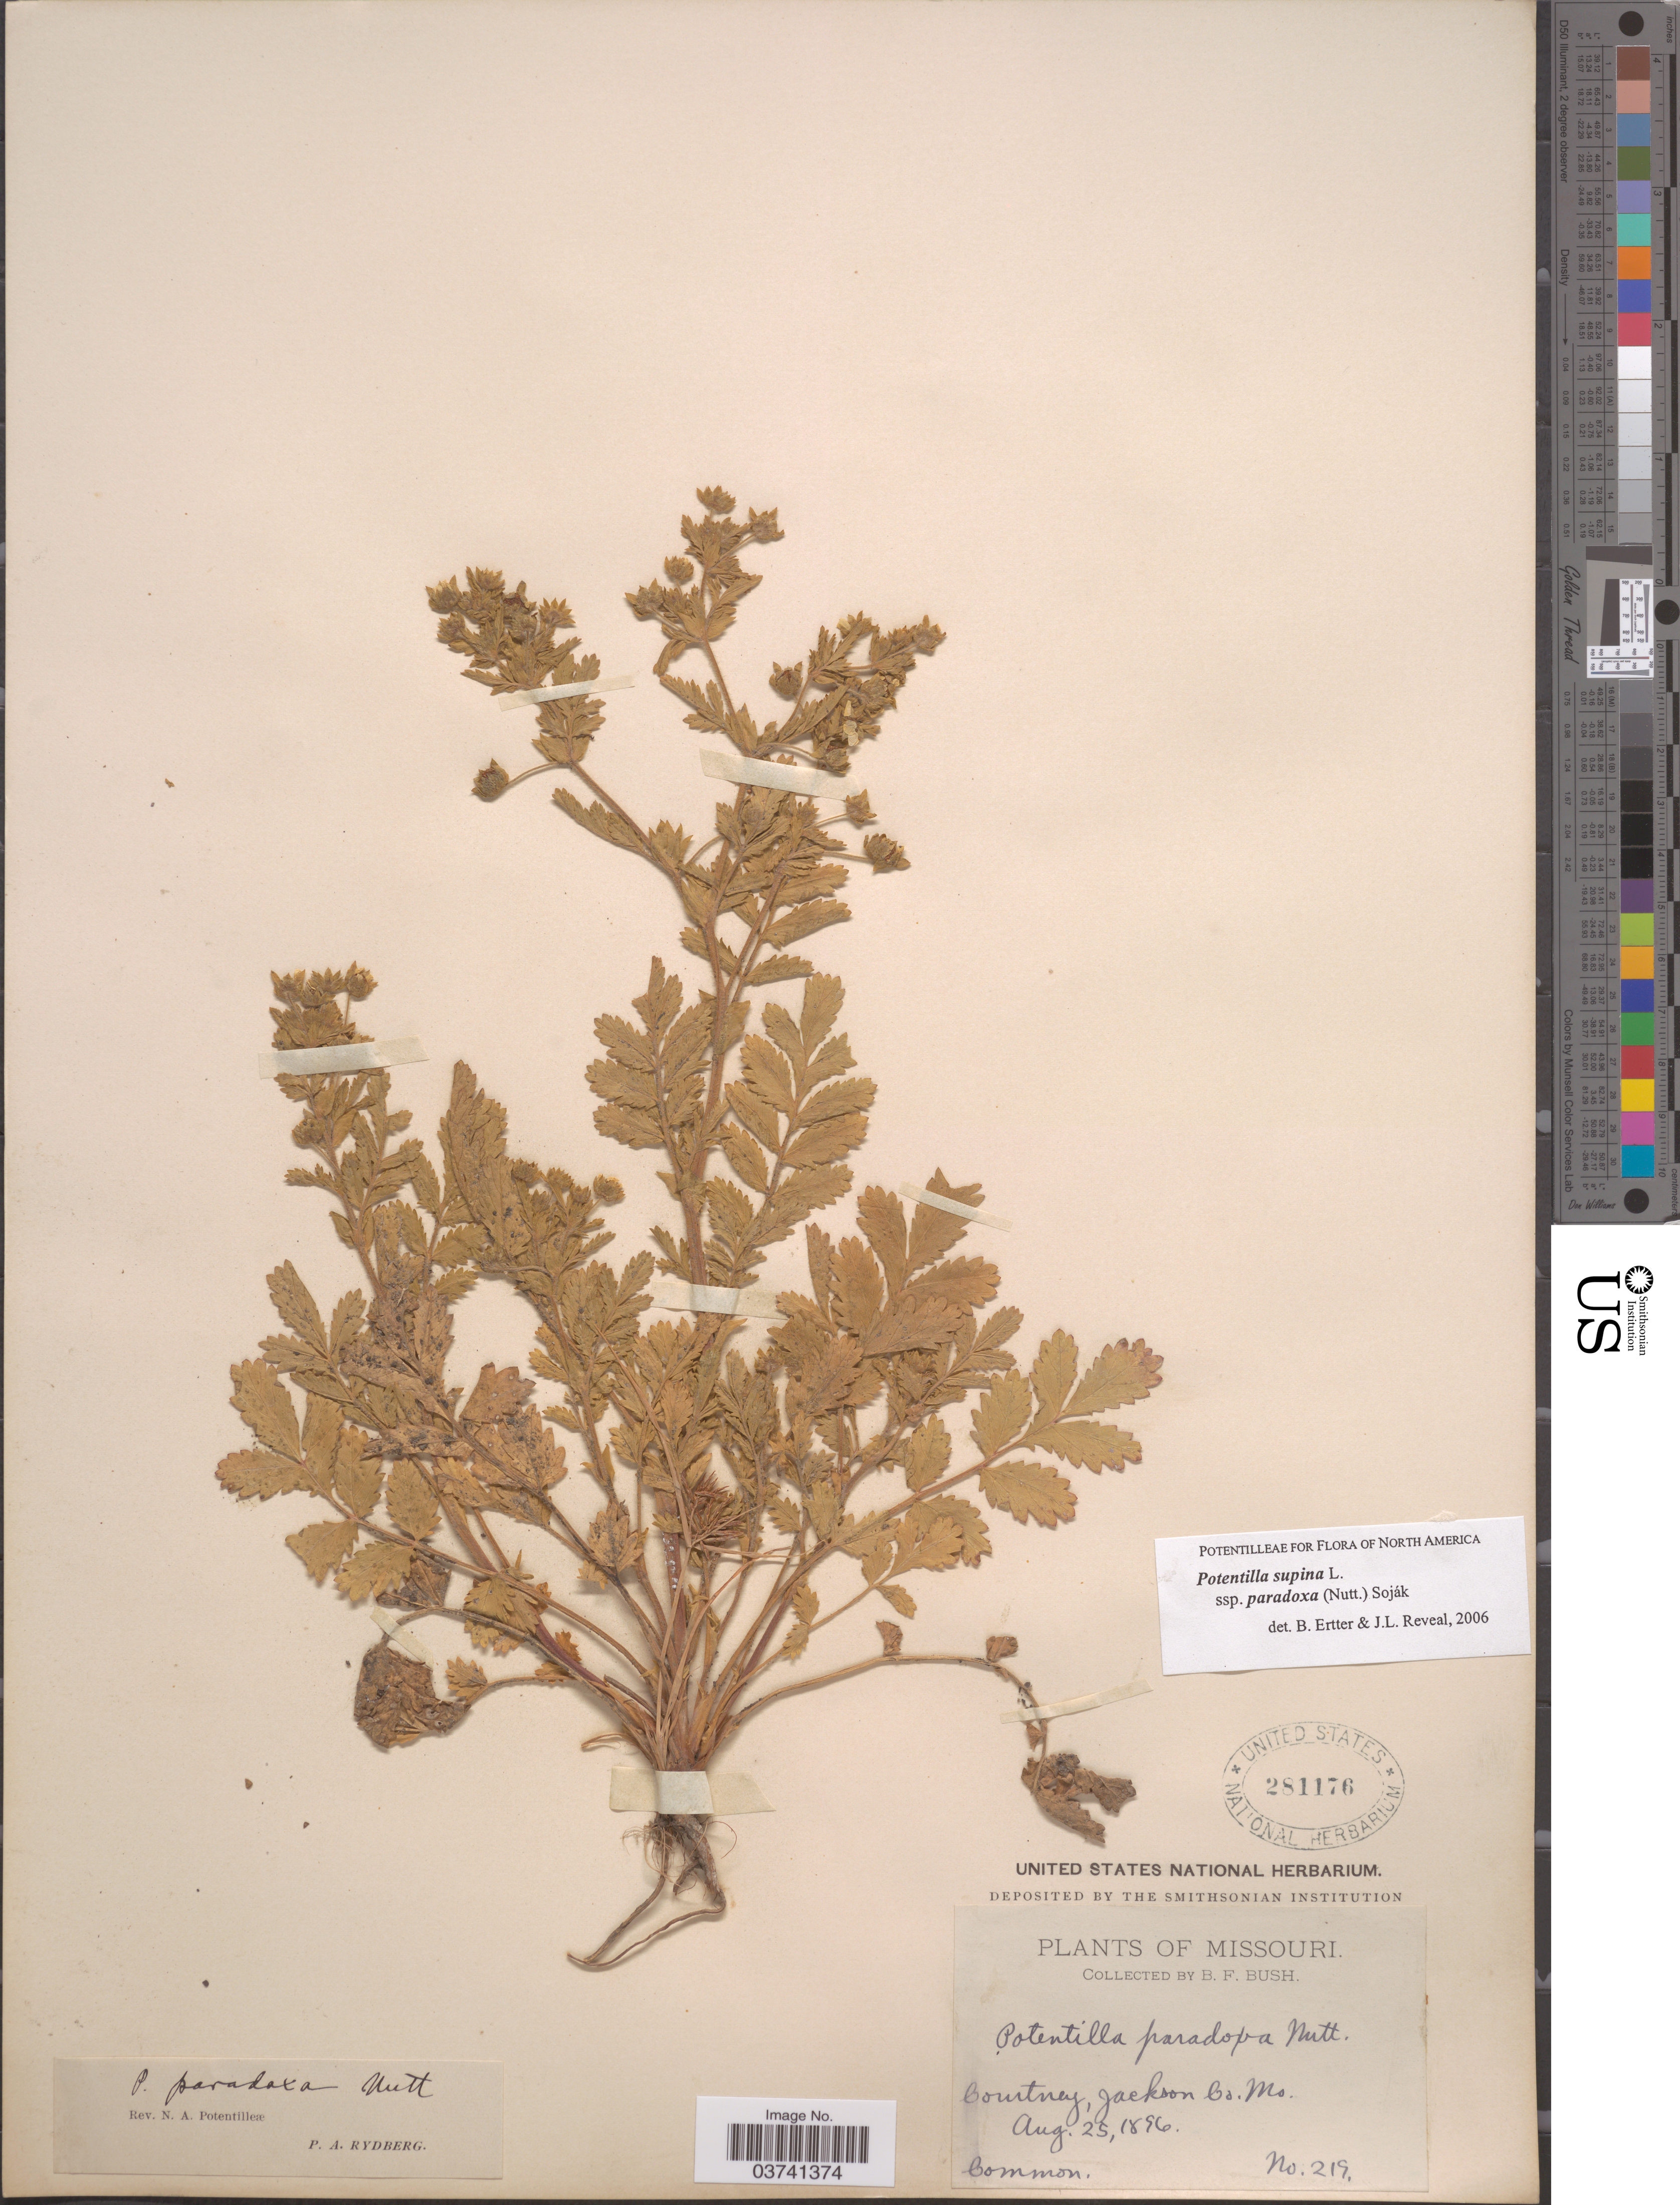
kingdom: Plantae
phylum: Tracheophyta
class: Magnoliopsida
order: Rosales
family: Rosaceae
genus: Potentilla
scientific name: Potentilla supina subsp. paradoxa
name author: (Nutt.) Soják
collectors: B. F. Bush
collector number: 219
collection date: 1896-08-25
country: United States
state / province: Missouri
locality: Courtney, Jackson Co.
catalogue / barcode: US 281176